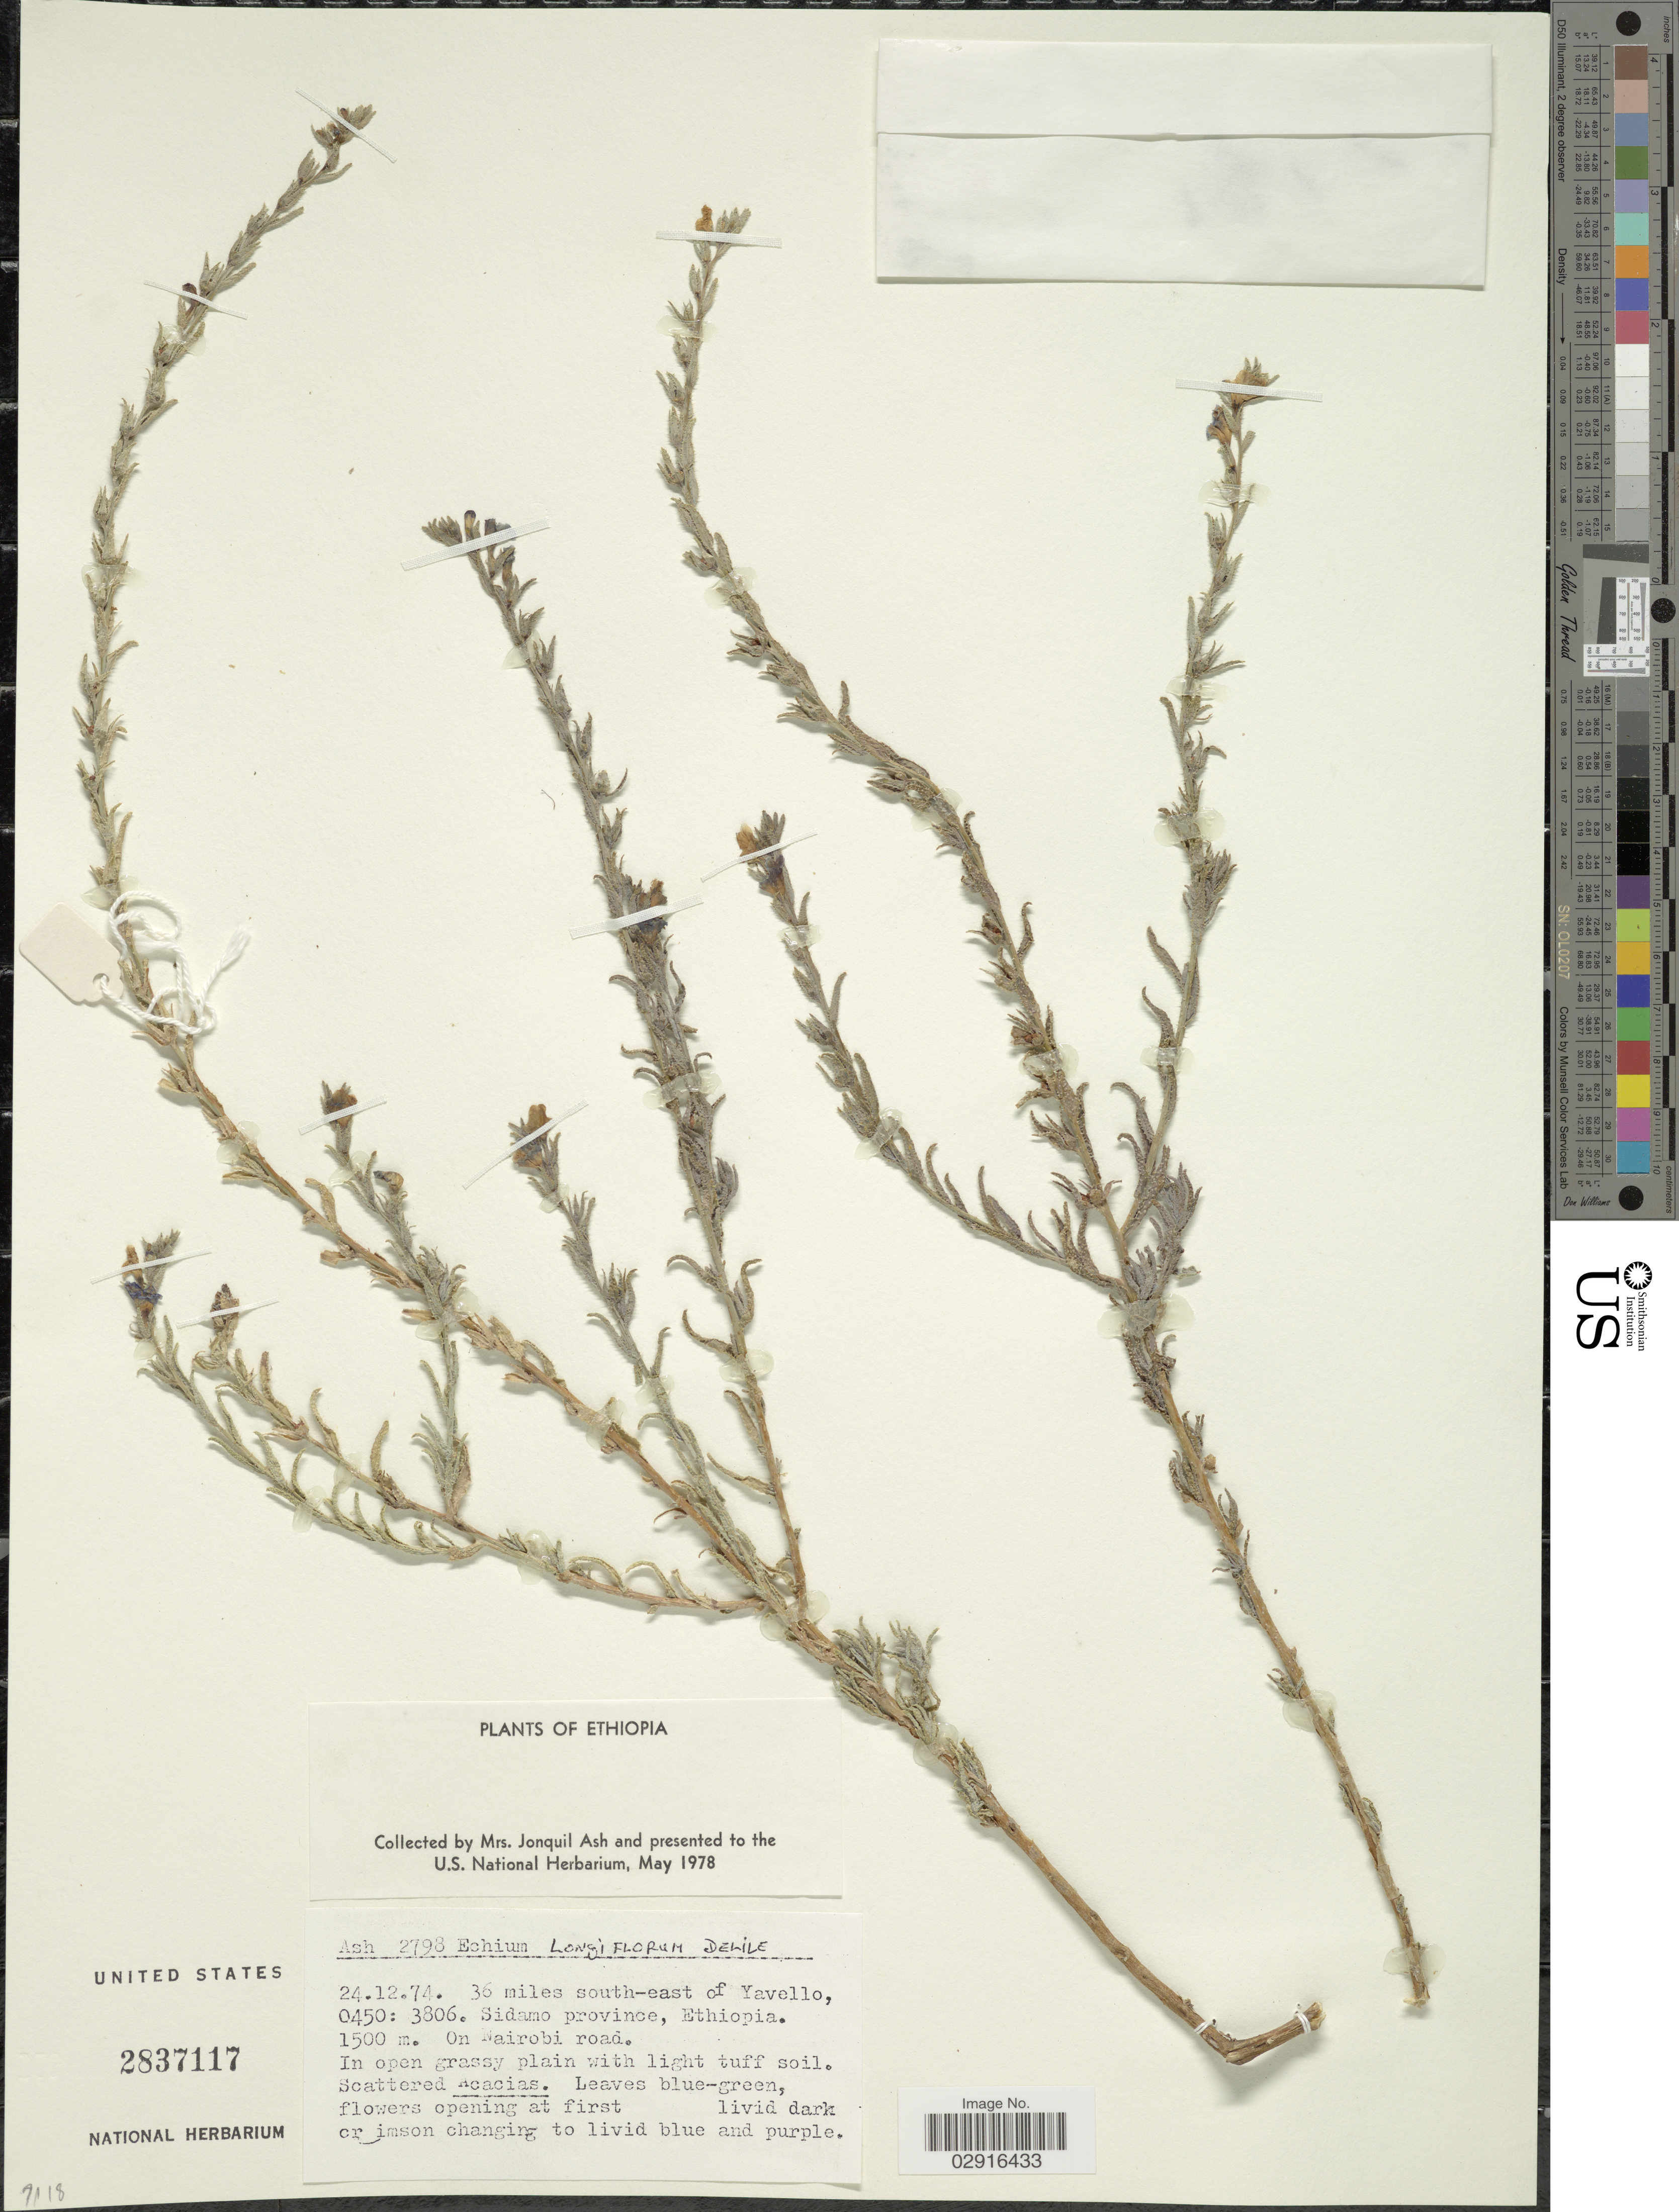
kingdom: Plantae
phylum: Tracheophyta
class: Magnoliopsida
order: Boraginales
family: Boraginaceae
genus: Echium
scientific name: Echium longifolium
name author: Delile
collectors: J. Ash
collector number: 2798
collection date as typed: Transcribed d/m/y: 24/12/74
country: Ethiopia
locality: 36 miles south-east of Yavello, 0450:3806. Sidamo province, Ethiopia. On Nairobi road.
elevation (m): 1500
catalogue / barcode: US 2837117